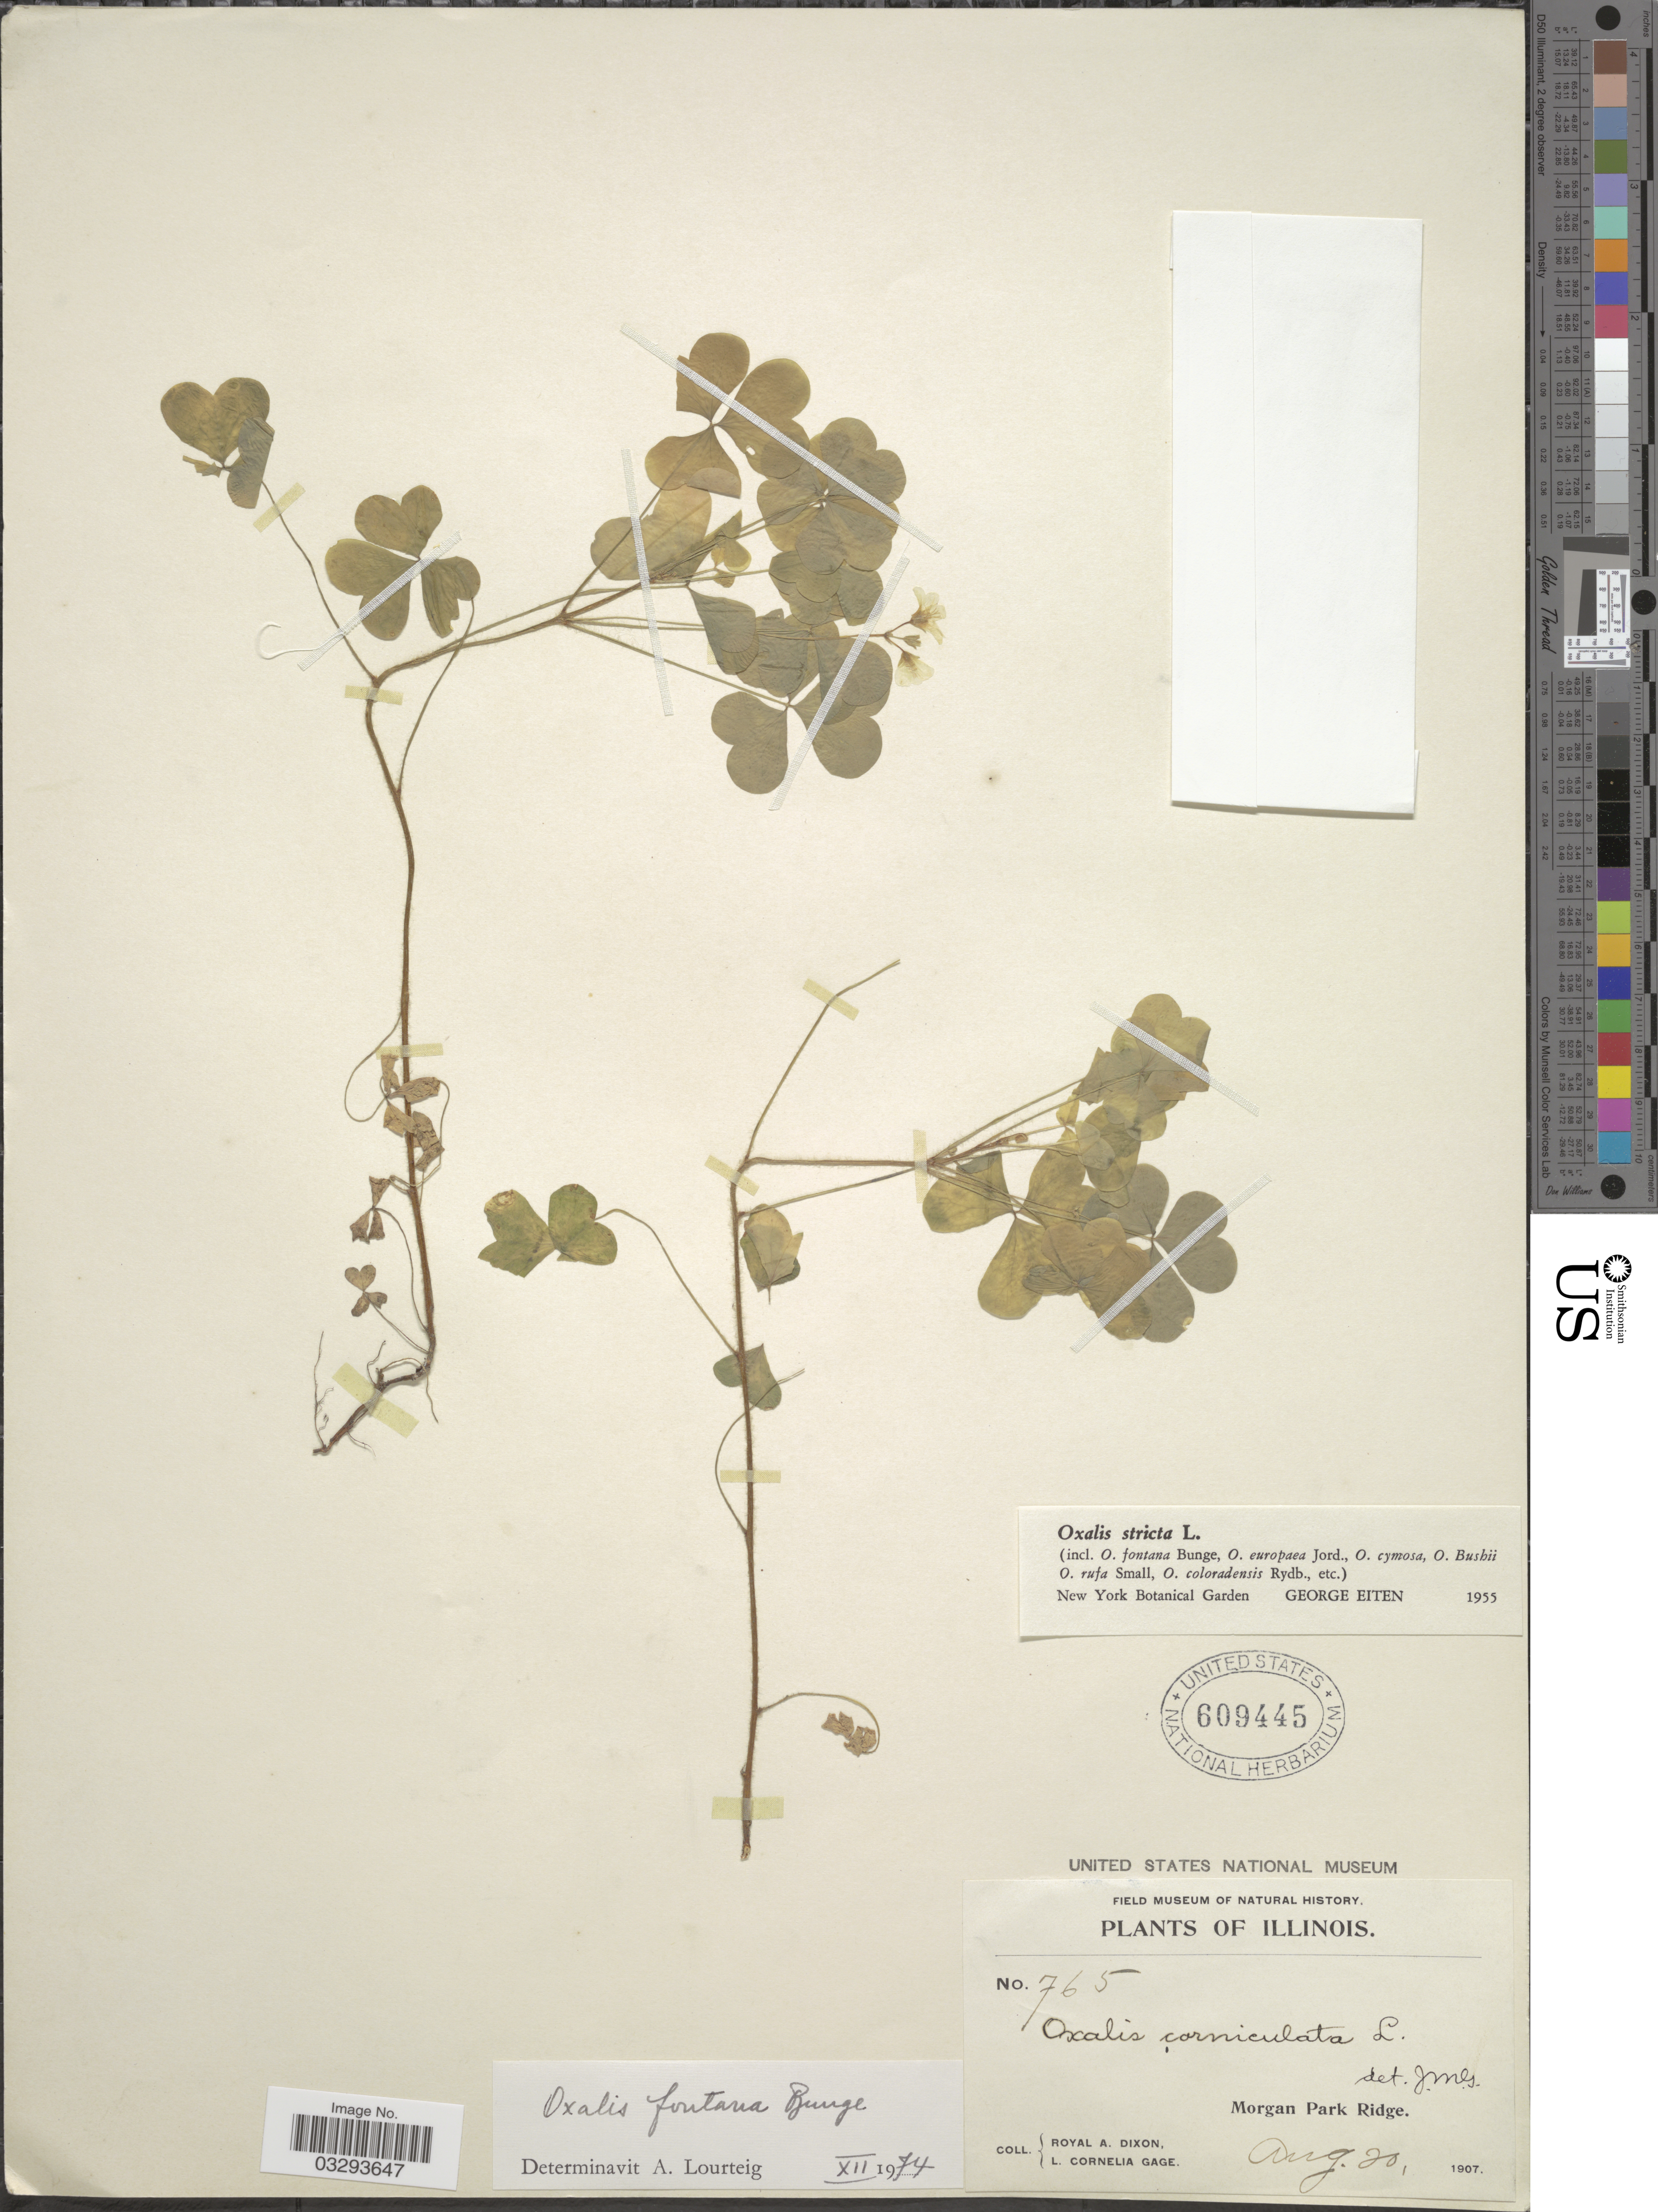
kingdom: Plantae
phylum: Tracheophyta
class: Magnoliopsida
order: Oxalidales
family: Oxalidaceae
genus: Oxalis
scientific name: Oxalis fontana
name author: Bunge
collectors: R. A. Dixon & L. Gage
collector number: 765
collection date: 1907-08-20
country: United States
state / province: Illinois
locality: Morgan Park Ridge.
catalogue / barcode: US 609445